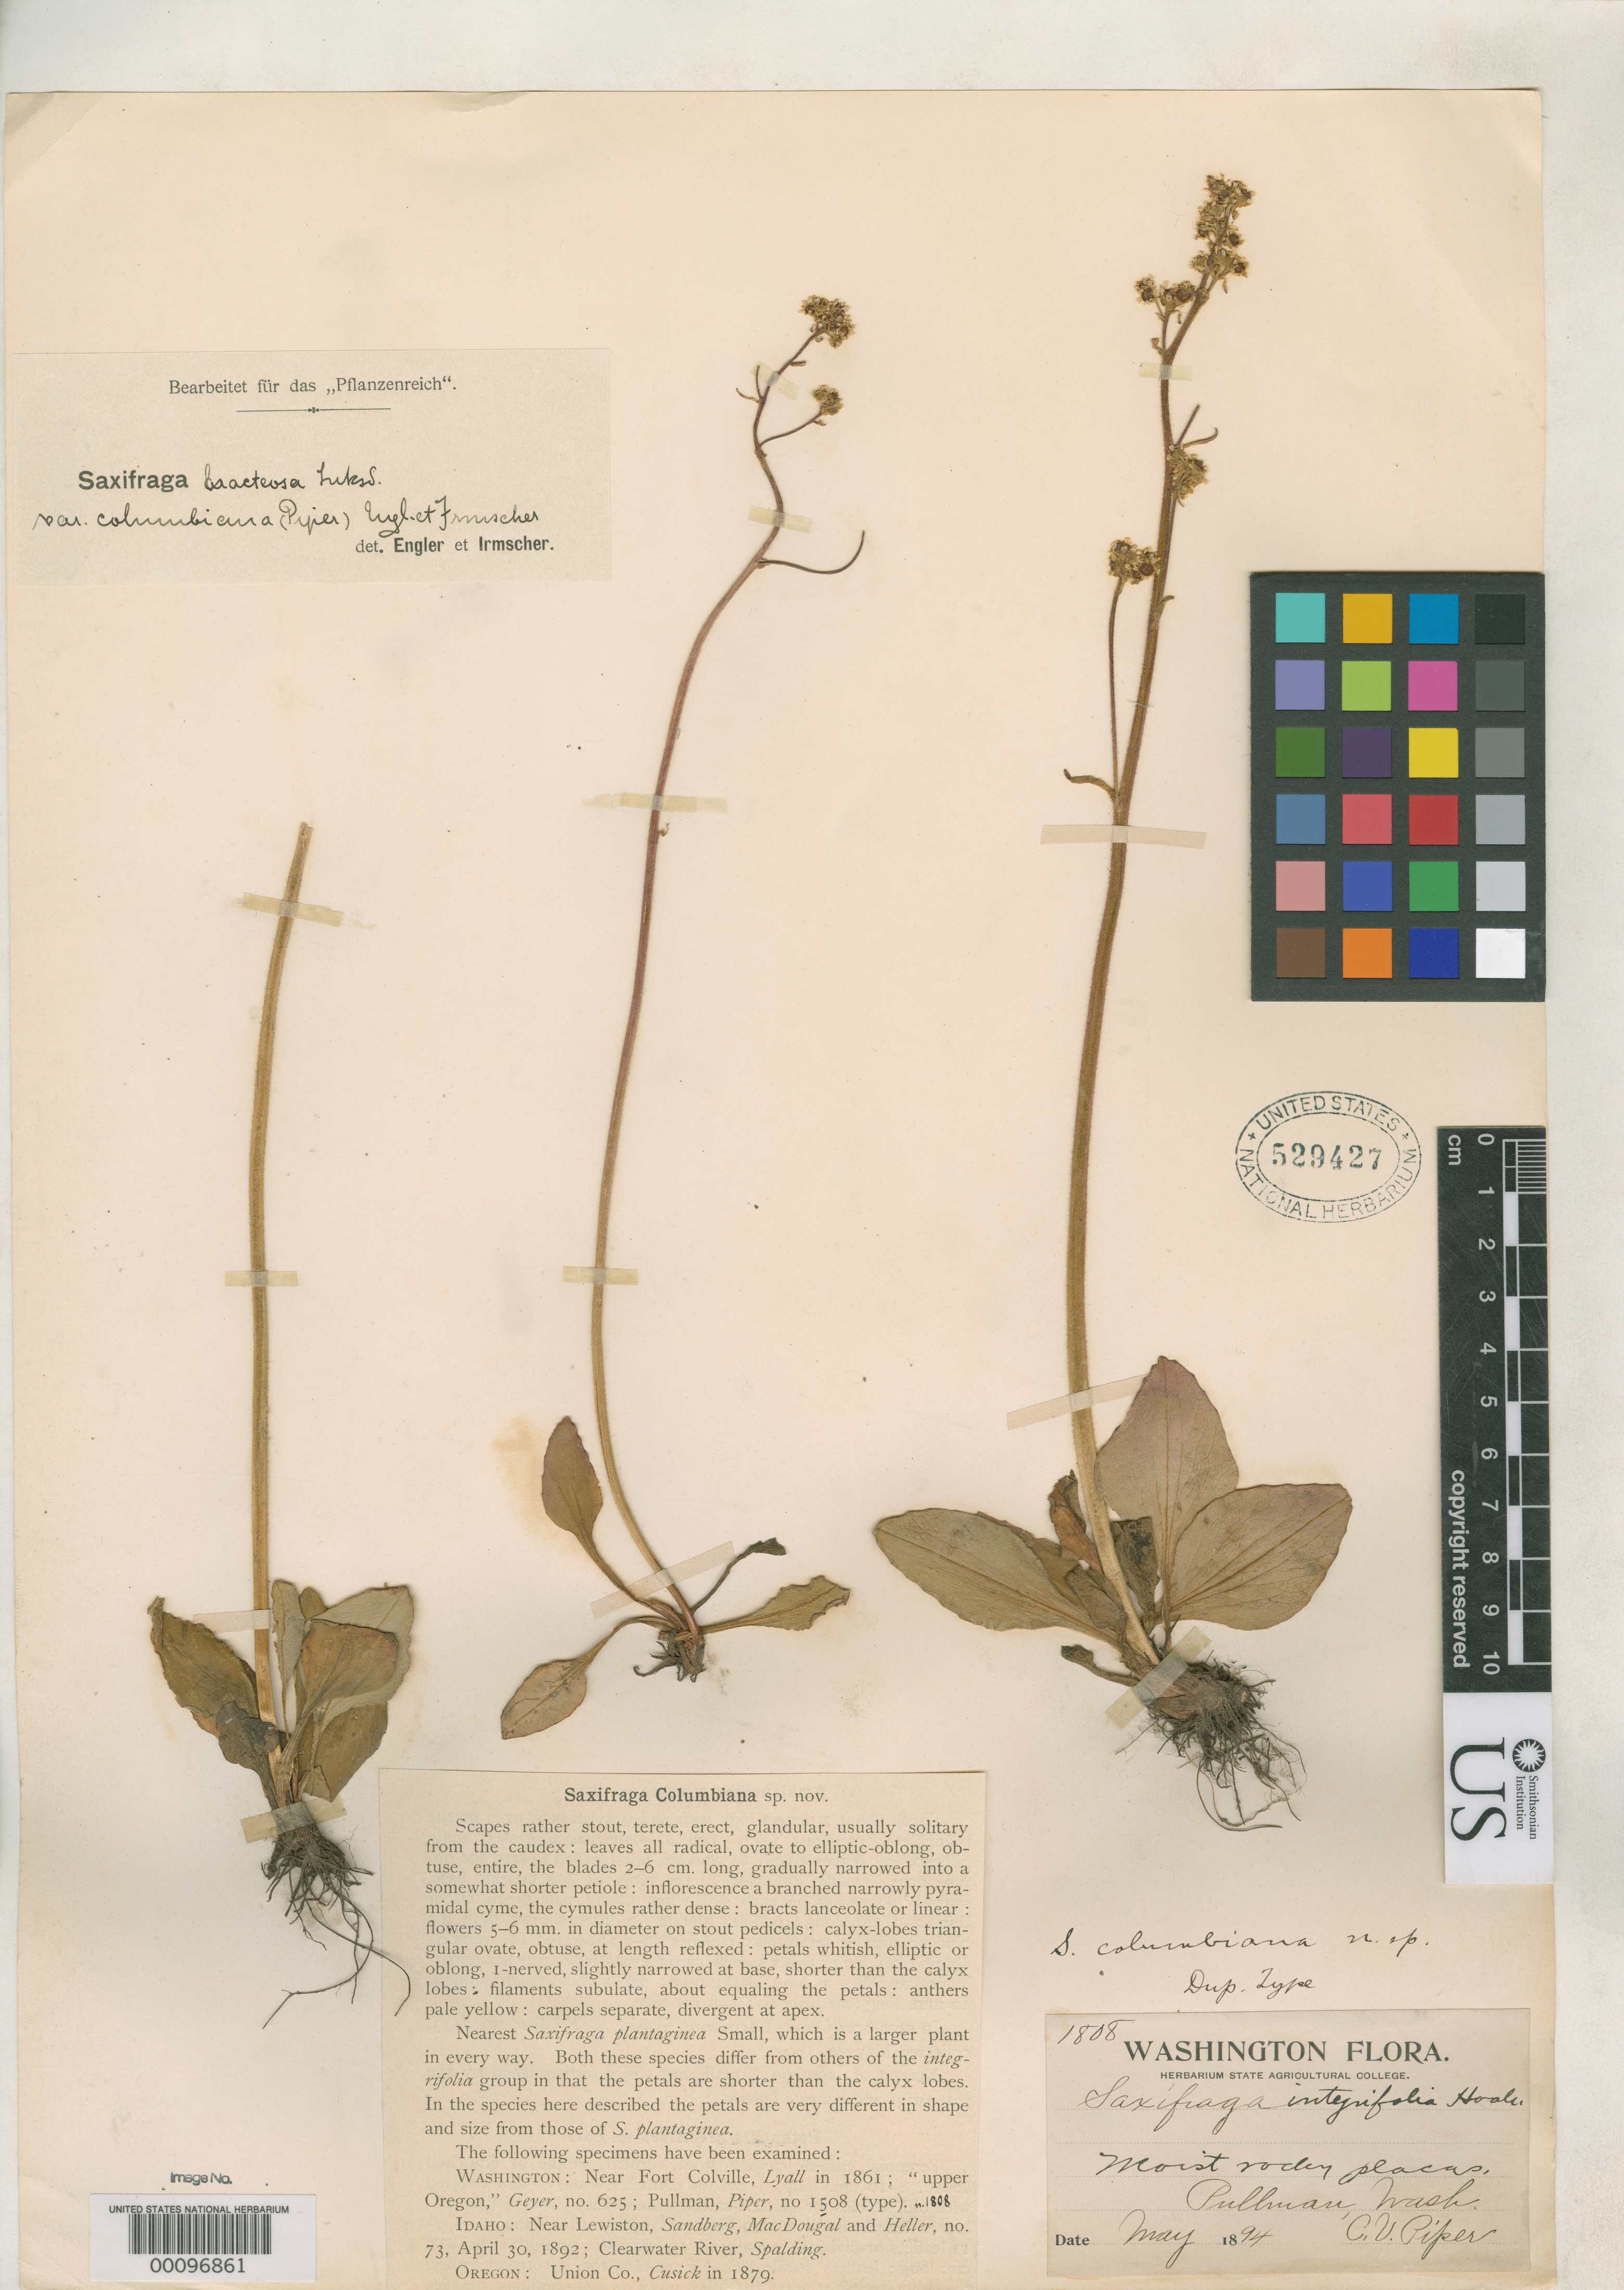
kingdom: Plantae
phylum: Tracheophyta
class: Magnoliopsida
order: Saxifragales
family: Saxifragaceae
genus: Saxifraga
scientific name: Saxifraga columbiana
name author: Piper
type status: Type Collection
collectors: C. V. Piper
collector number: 1808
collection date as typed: May 1894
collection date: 1894-05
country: United States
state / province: Washington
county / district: Whitman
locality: Pullman.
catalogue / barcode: US 529427